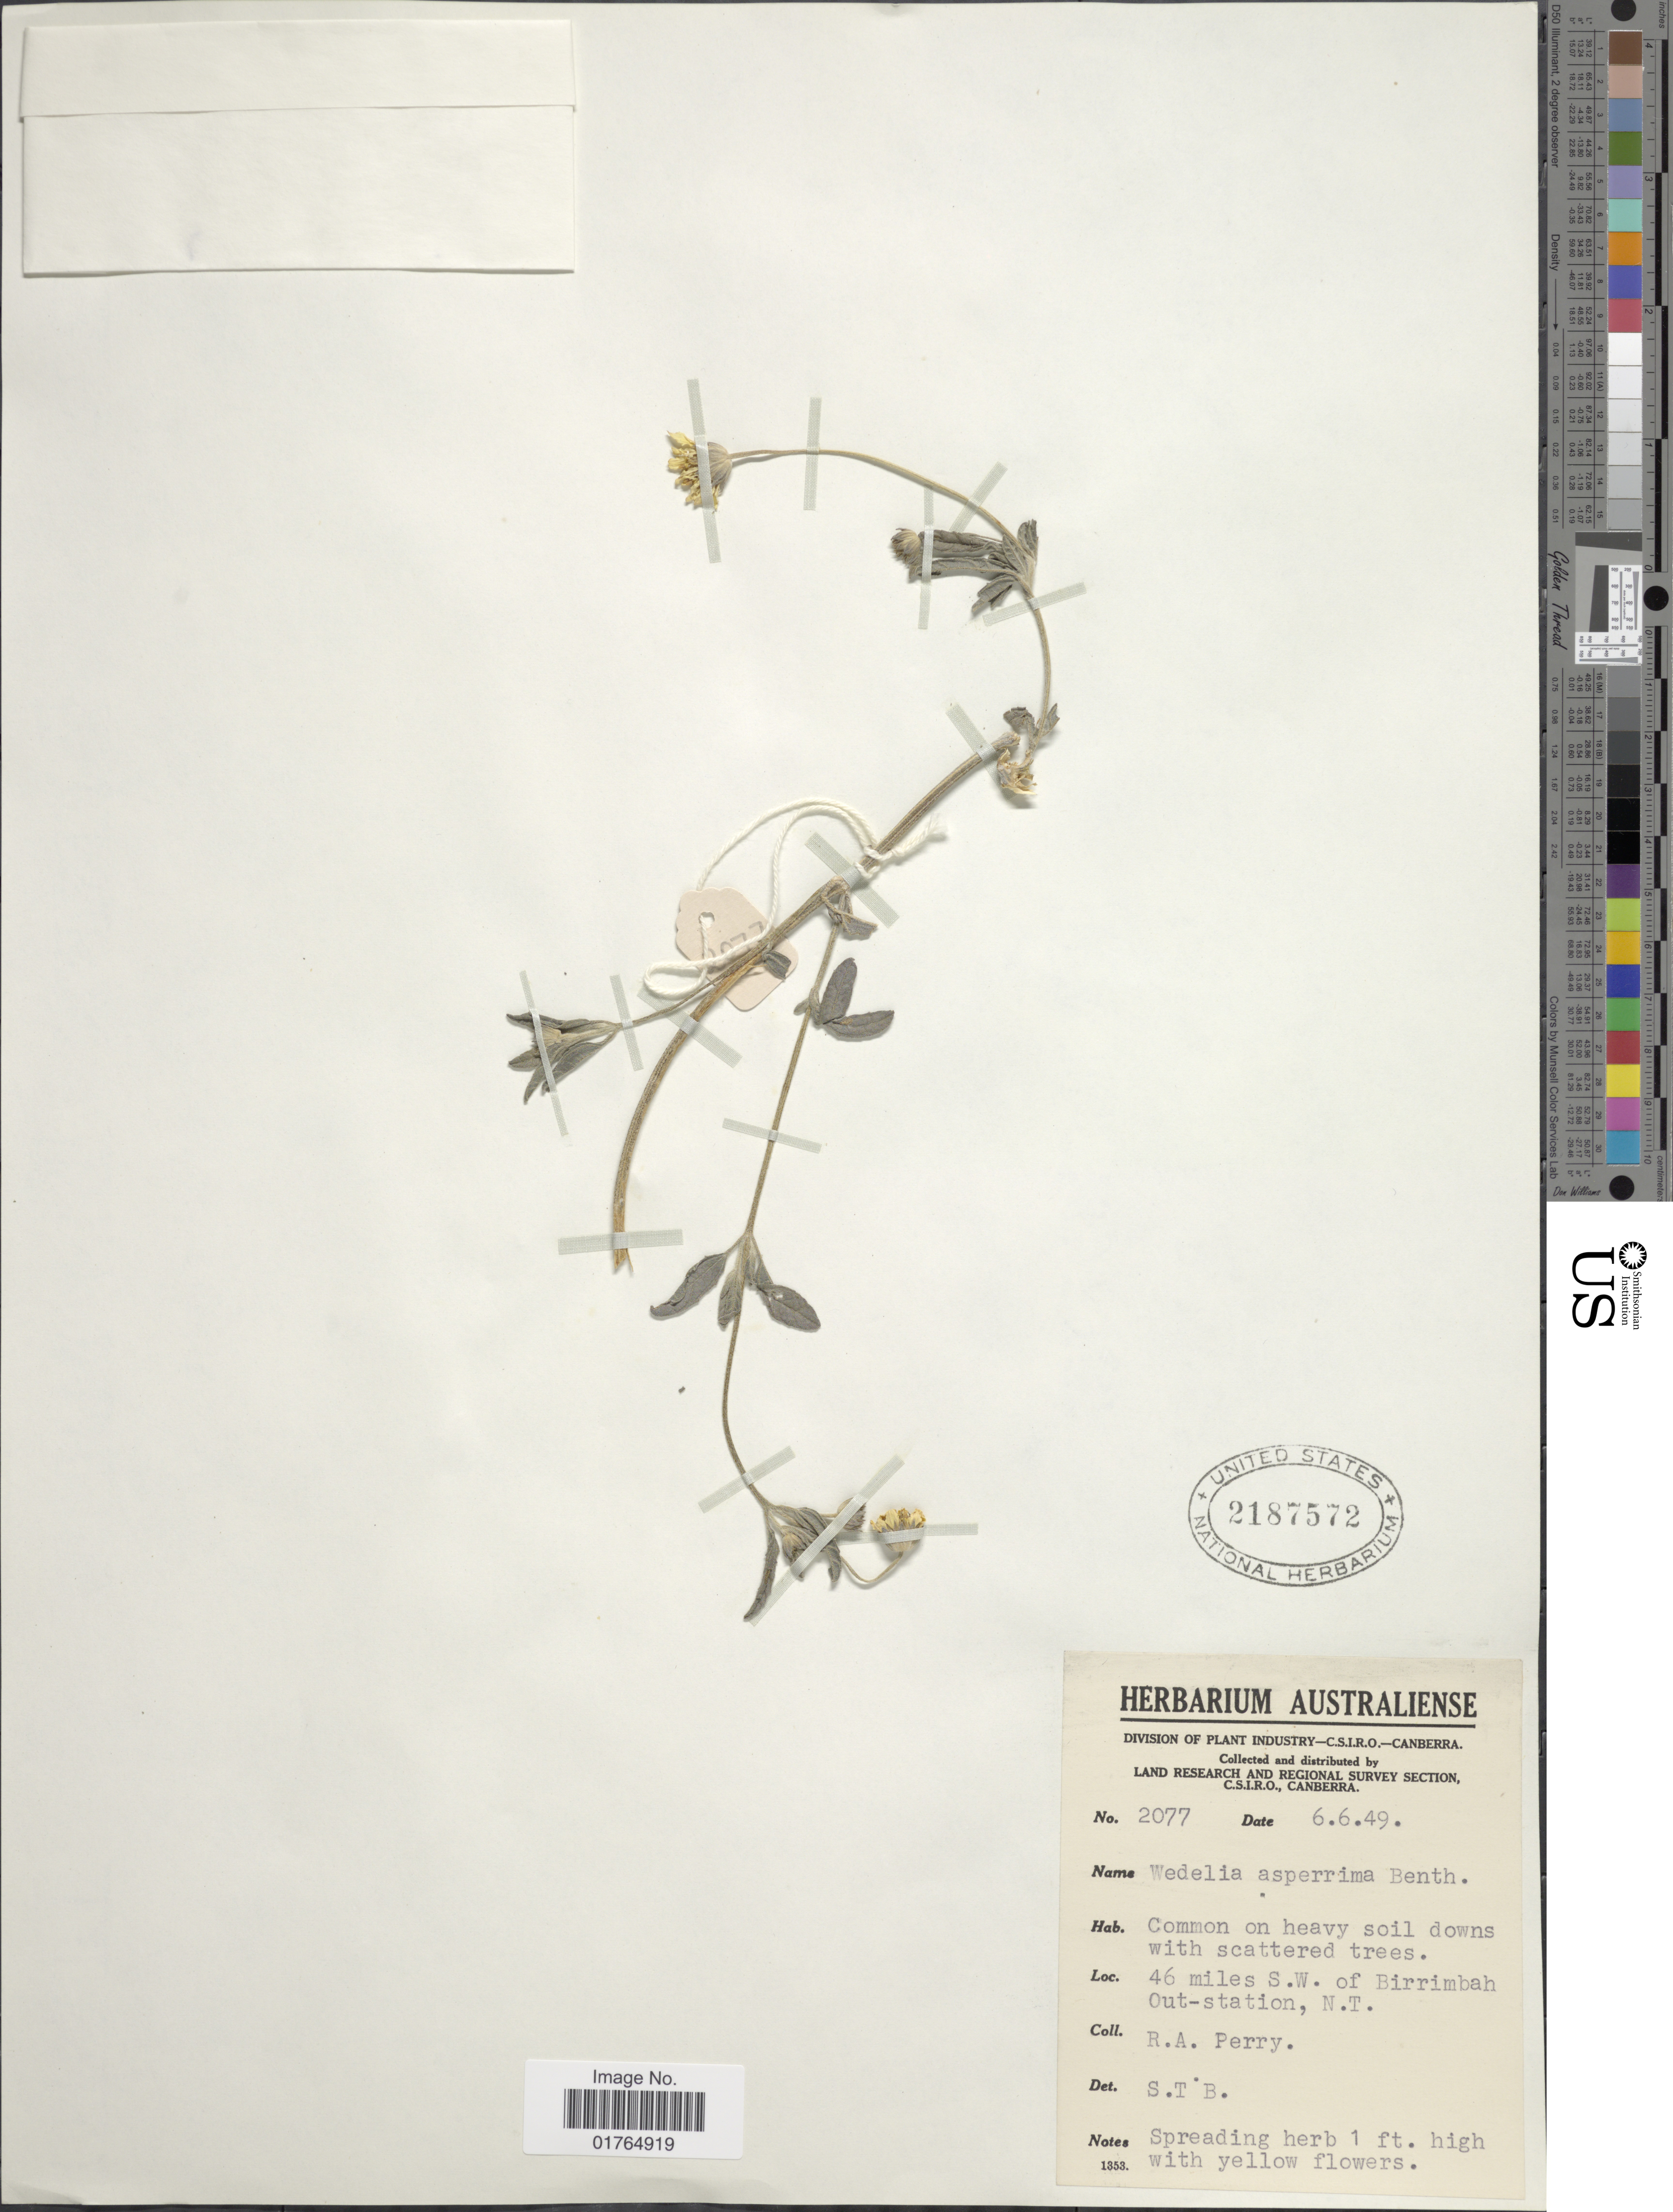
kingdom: Plantae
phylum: Tracheophyta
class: Magnoliopsida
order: Asterales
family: Asteraceae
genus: Wedelia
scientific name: Wedelia asperrima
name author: Benth.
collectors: Perry, R. A.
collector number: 2077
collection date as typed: Transcribed d/m/y: 6/6/49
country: Canada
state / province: Northwest Territories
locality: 46 miles S.W. of Birrimbah Out-station, N. T.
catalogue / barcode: US 2187572